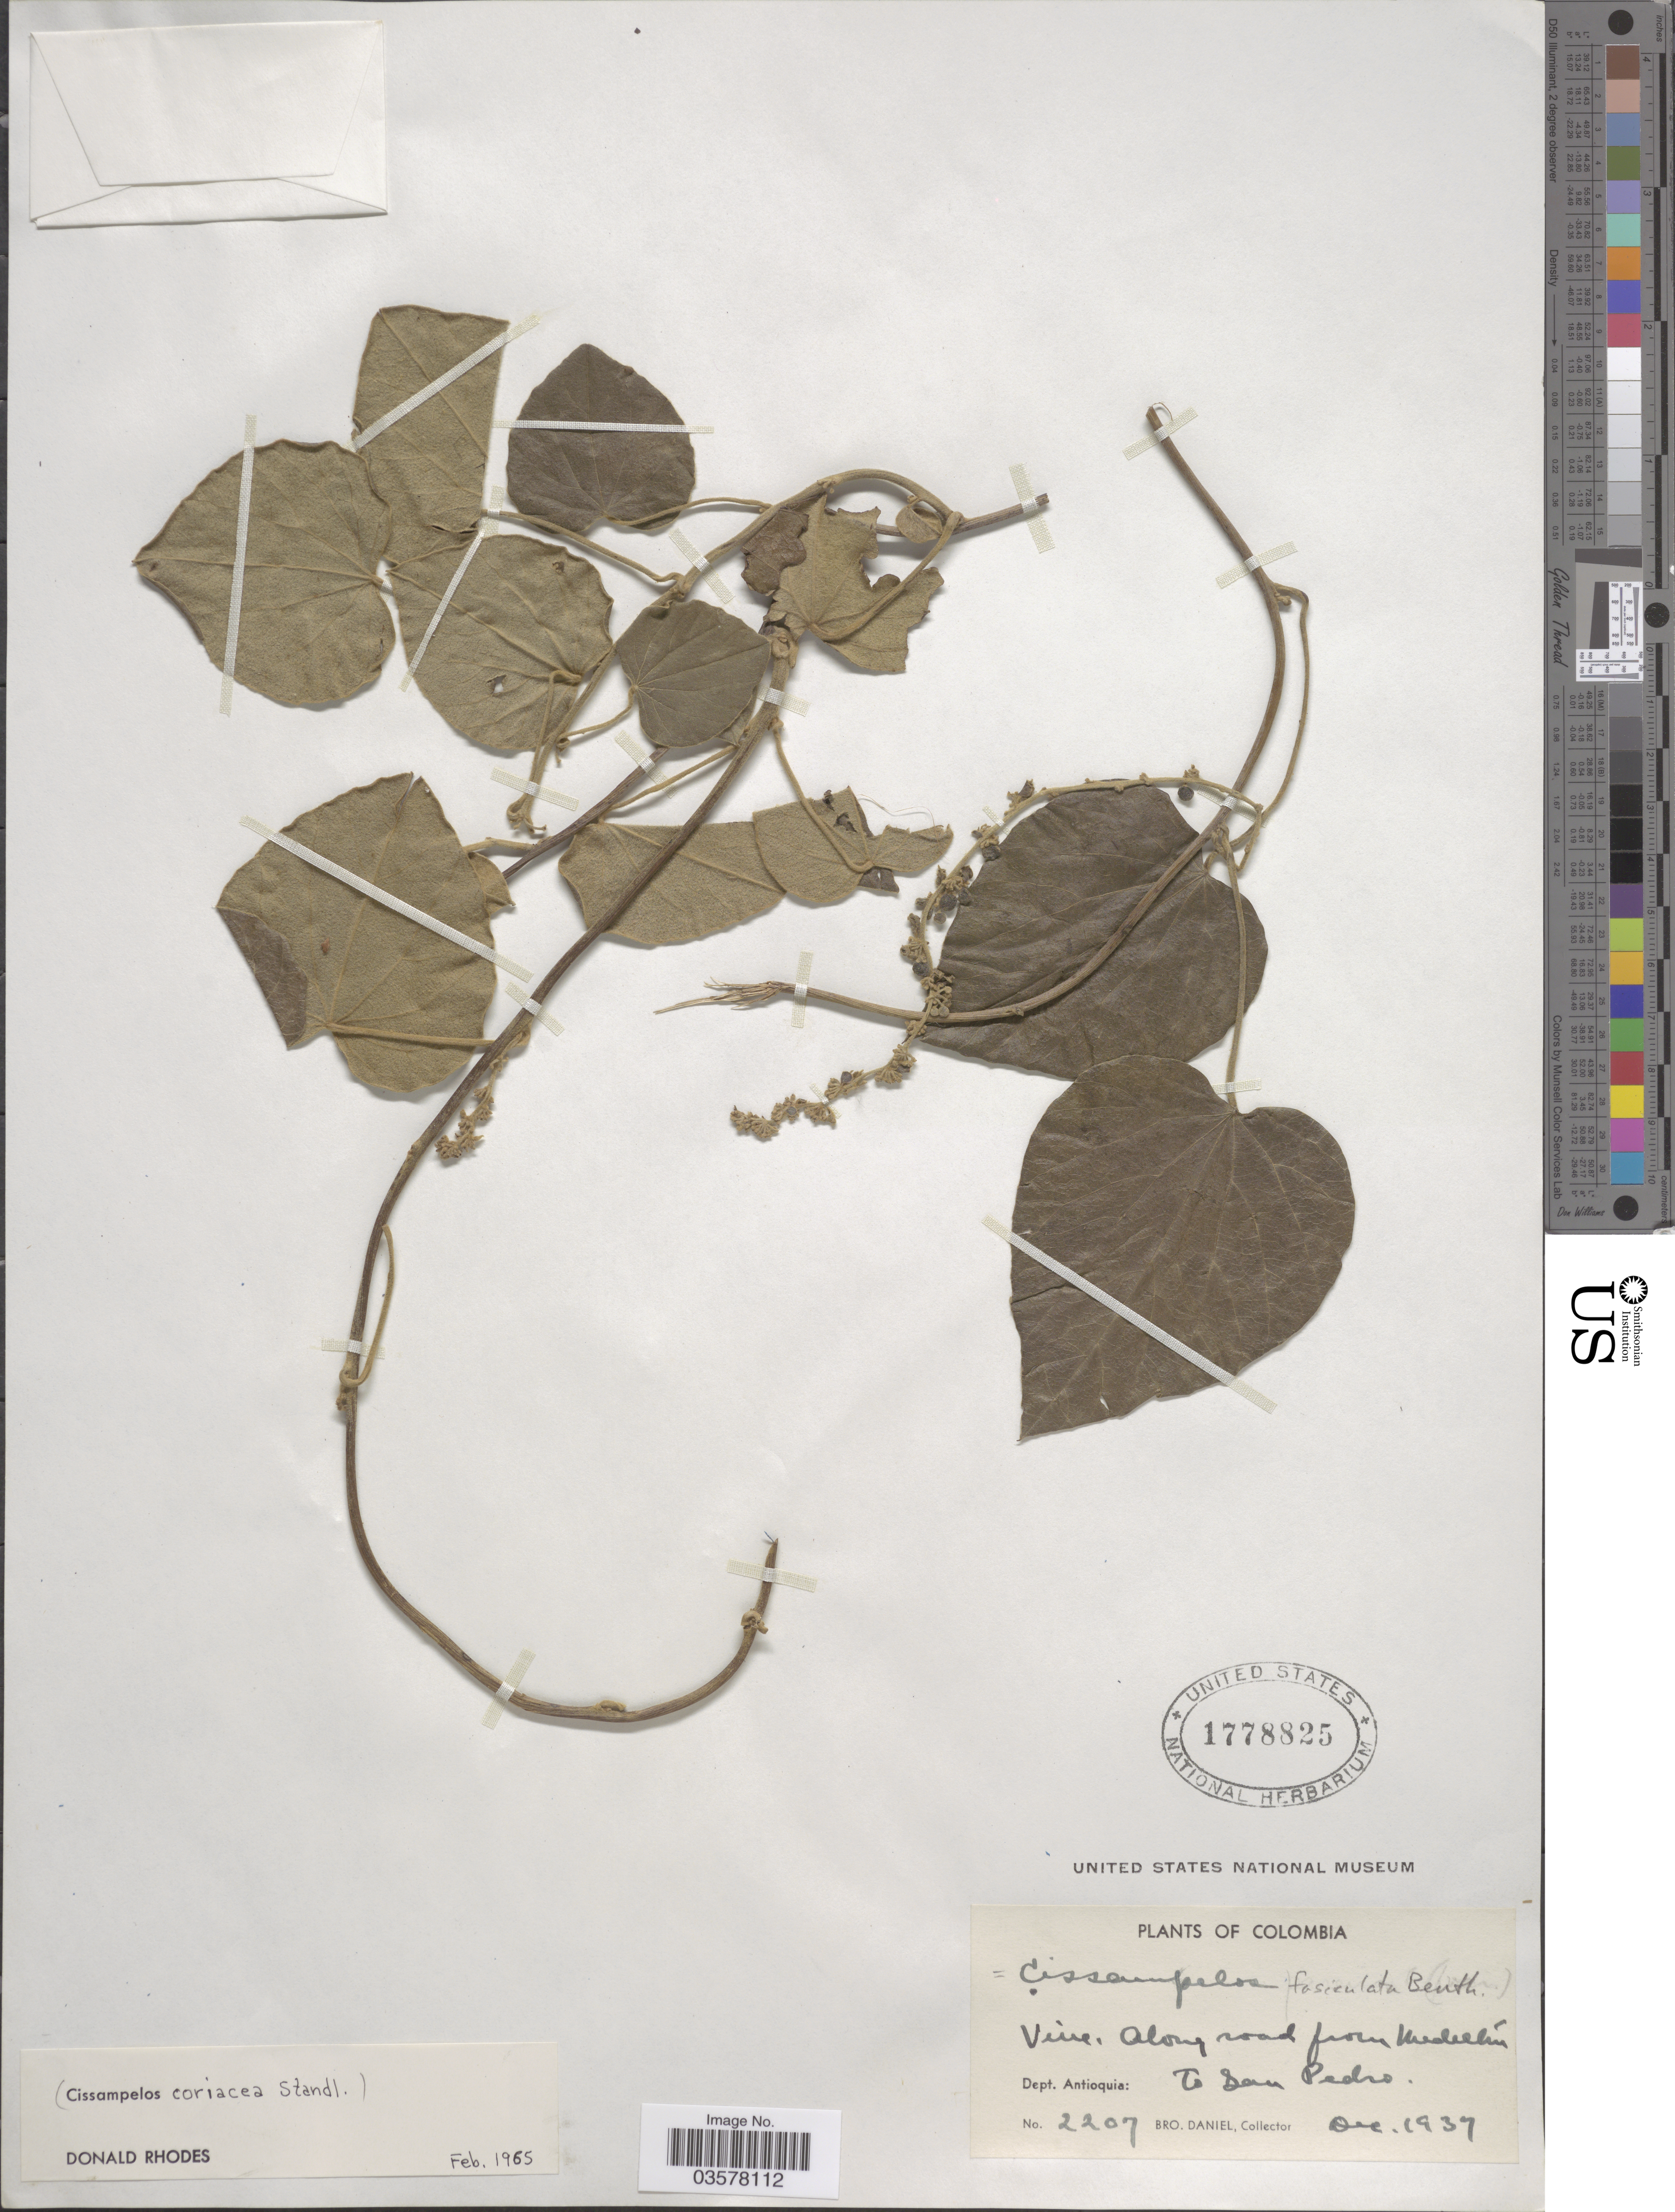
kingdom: Plantae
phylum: Tracheophyta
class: Magnoliopsida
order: Ranunculales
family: Menispermaceae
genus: Cissampelos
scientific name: Cissampelos fasciculata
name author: Benth.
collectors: Bro. Daniel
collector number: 2207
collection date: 1937-12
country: Colombia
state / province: Antioquia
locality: Along road from Medellín to San Pedro. Dept. Antioquia.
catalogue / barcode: US 1778825